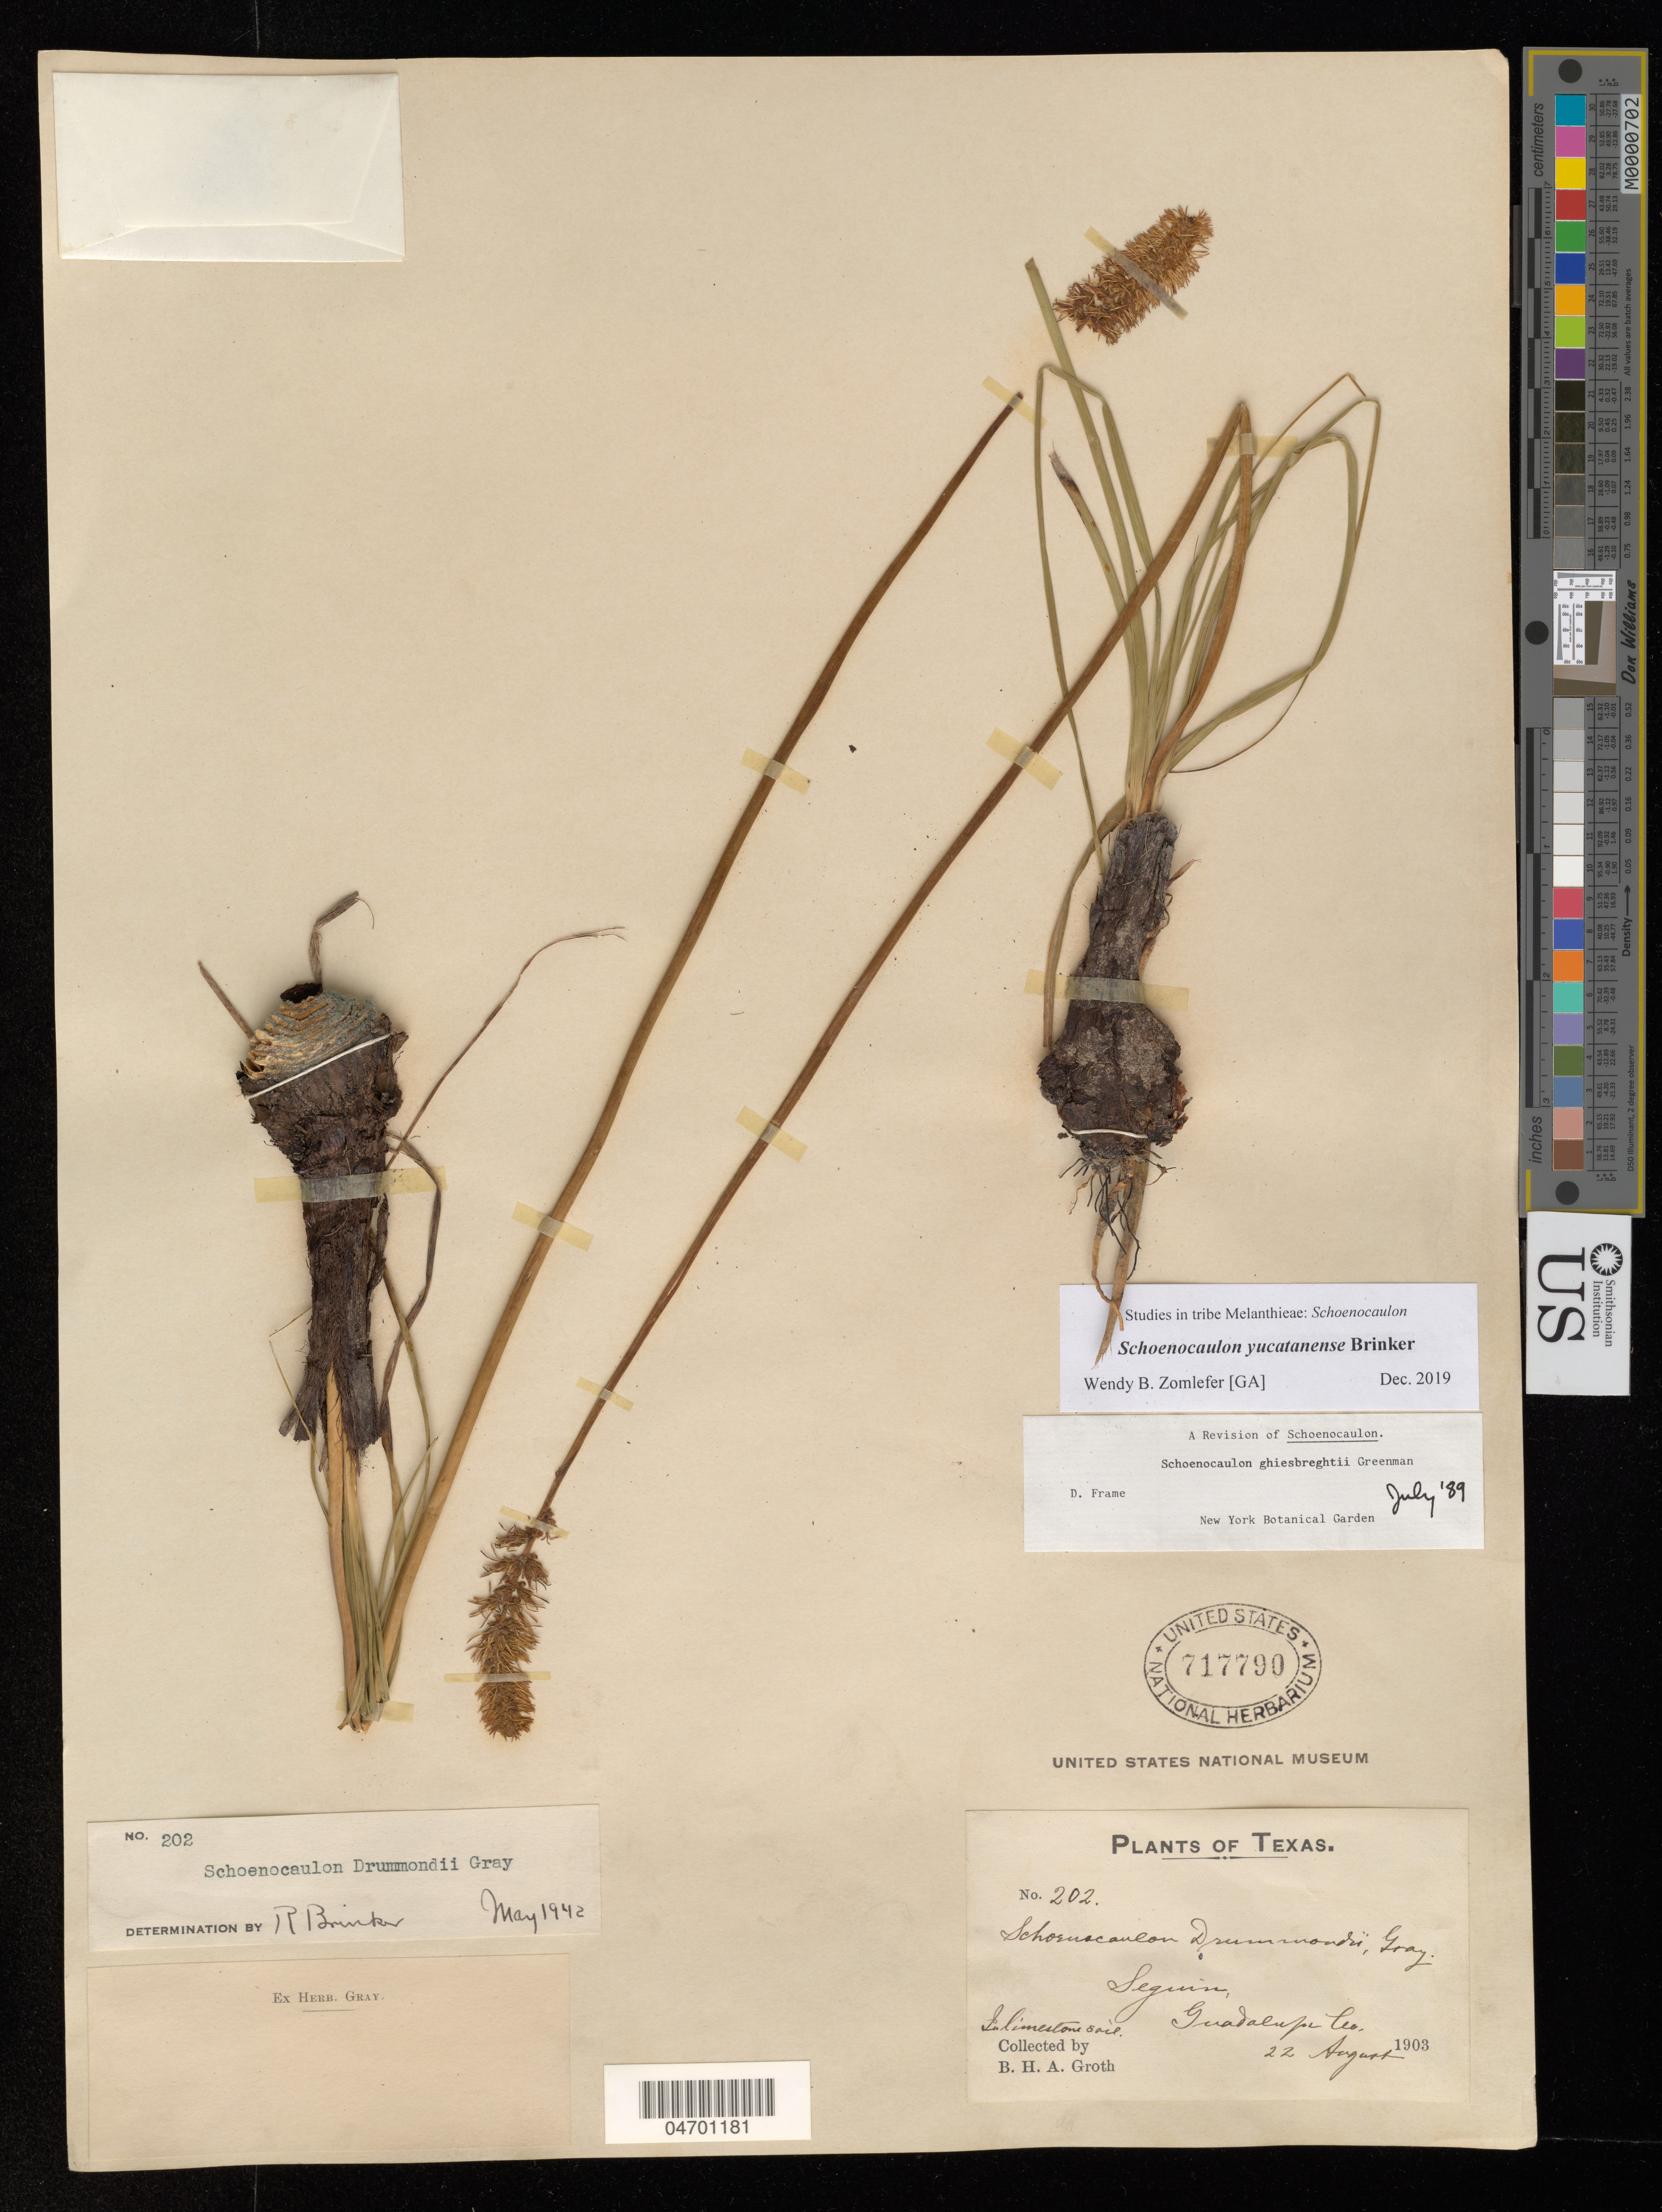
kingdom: Plantae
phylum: Tracheophyta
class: Liliopsida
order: Liliales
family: Melanthiaceae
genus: Schoenocaulon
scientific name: Schoenocaulon sp.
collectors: B. Groth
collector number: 202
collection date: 1903-08-22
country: United States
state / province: Texas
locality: Seguin, Guadalupe Co.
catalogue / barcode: US 717790